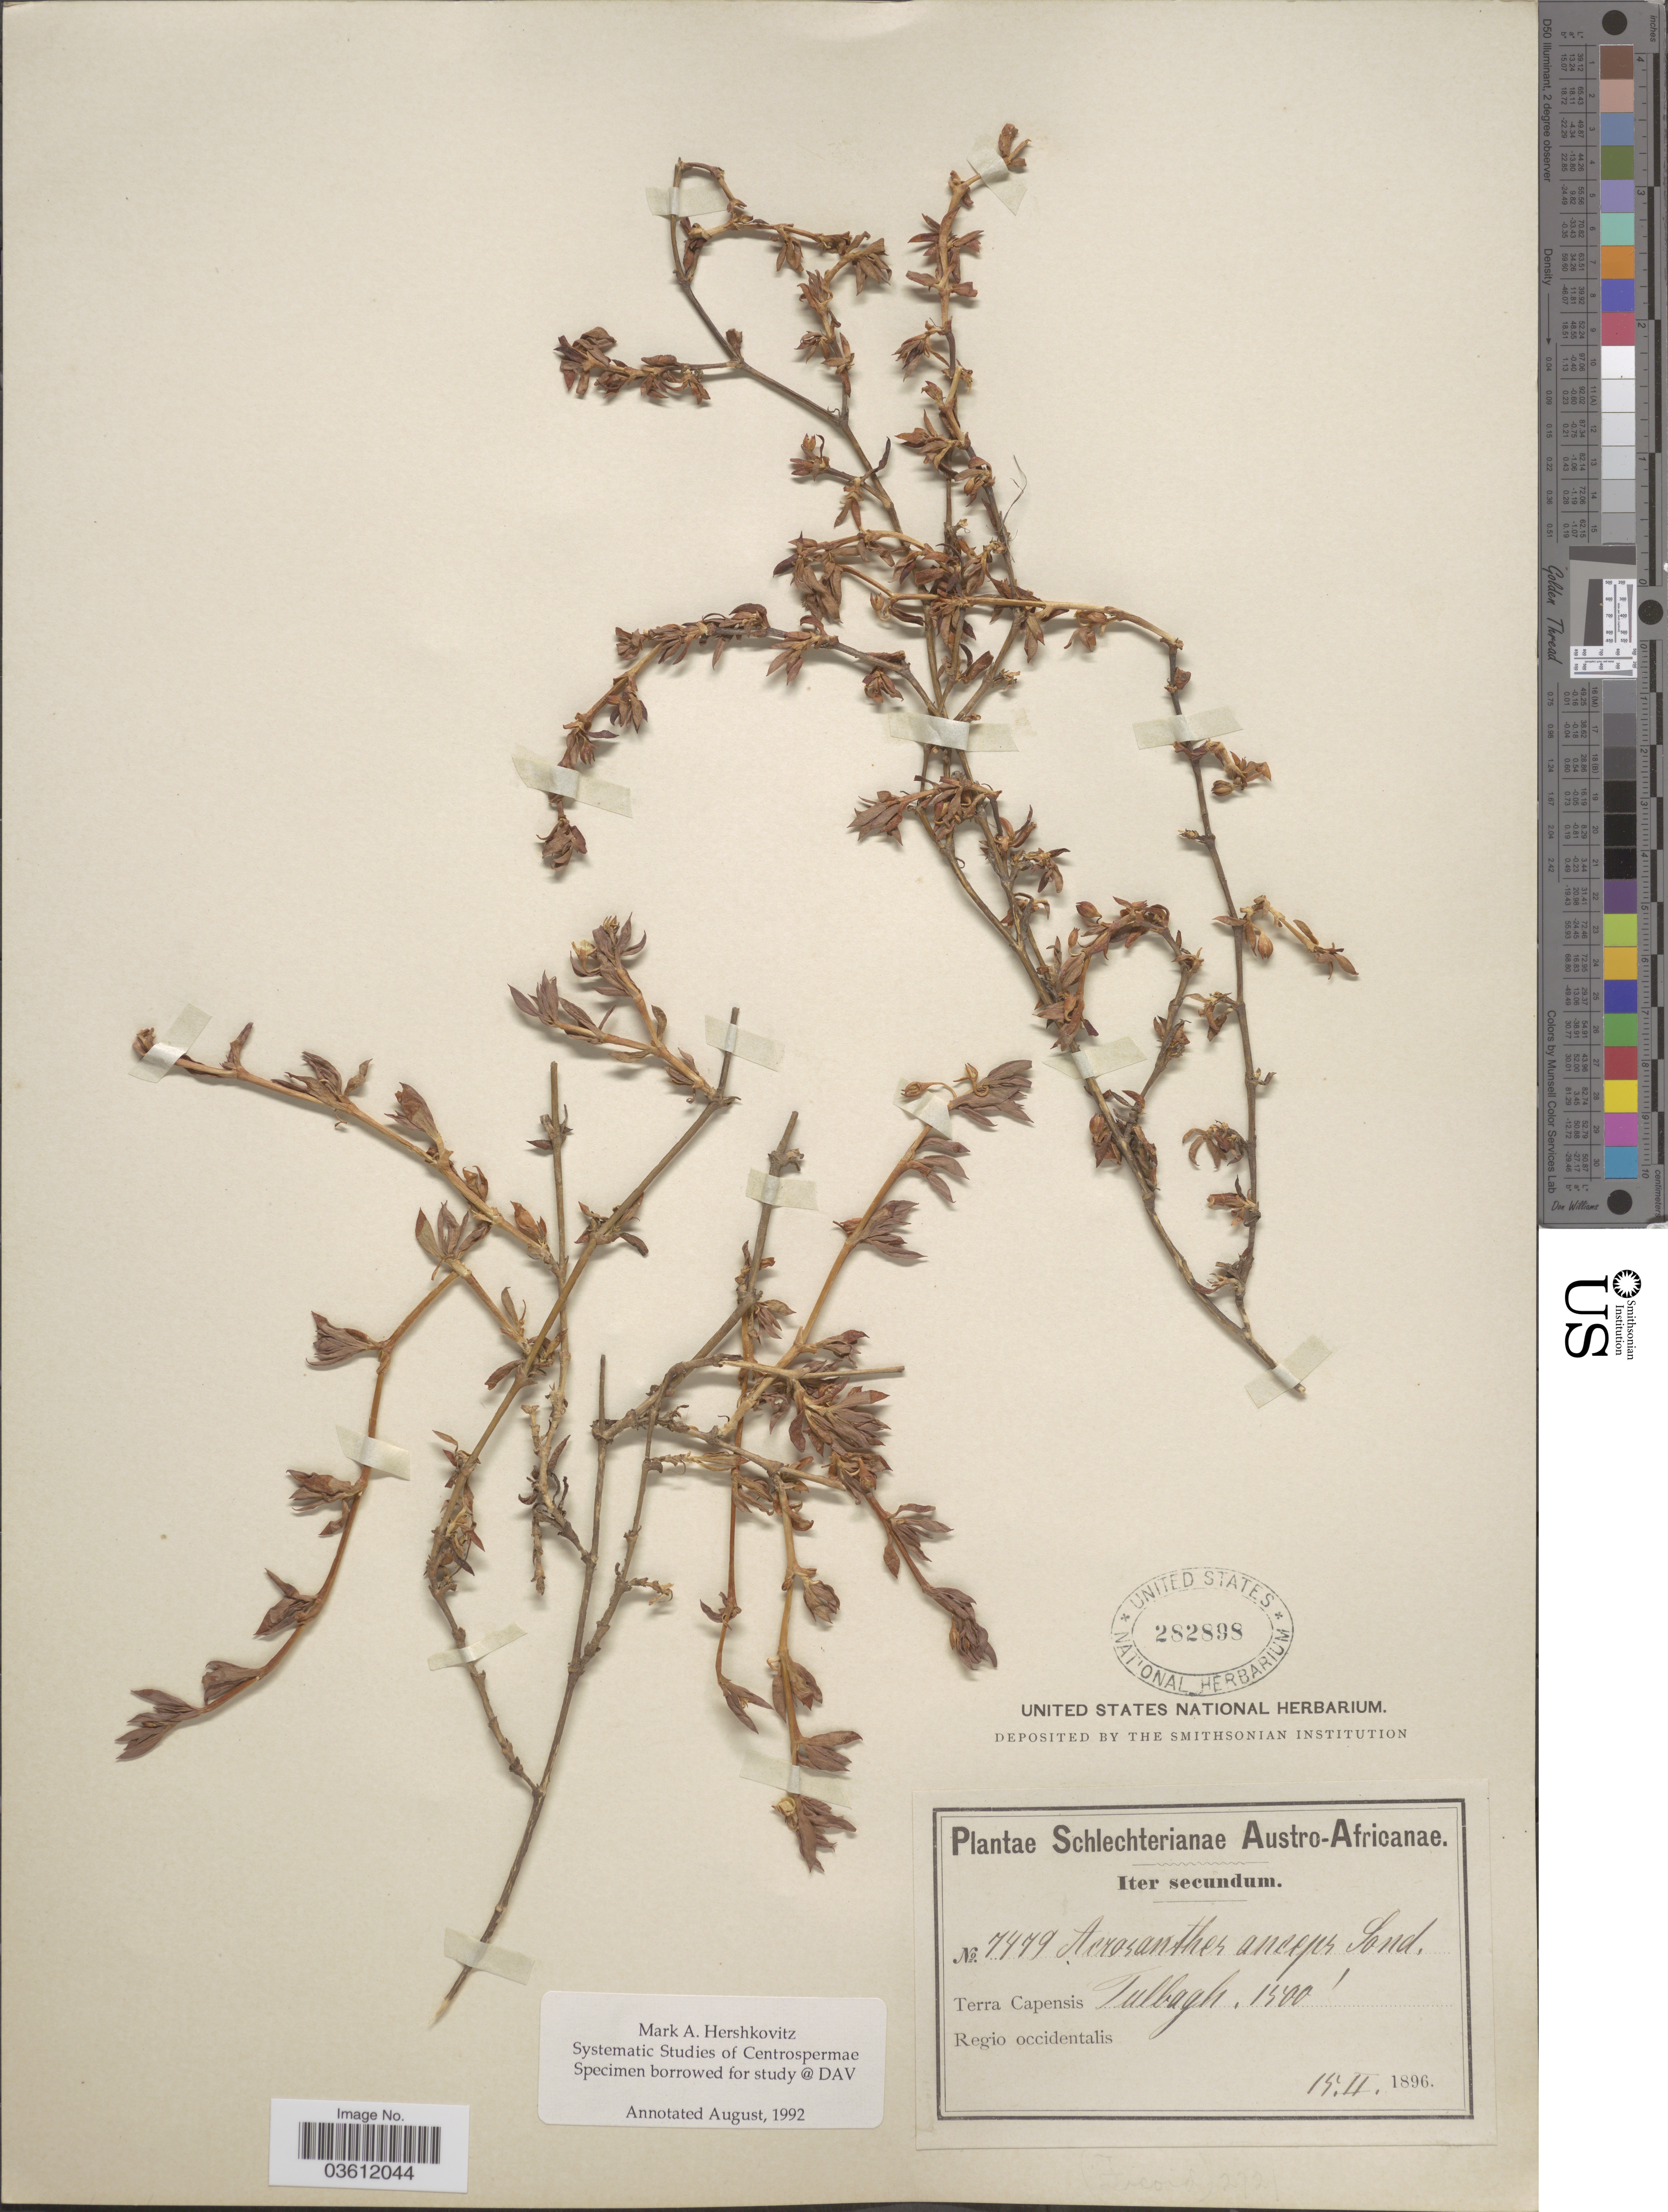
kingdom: Plantae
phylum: Tracheophyta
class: Magnoliopsida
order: Caryophyllales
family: Aizoaceae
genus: Acrosanthes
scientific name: Acrosanthes anceps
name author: Sond.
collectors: Schlechter, --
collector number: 7479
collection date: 1896-02-15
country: South Africa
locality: Austro-Africanae. Terra Capensis. Tulbagh. Regio occidentalis.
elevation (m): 457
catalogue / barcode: US 282898